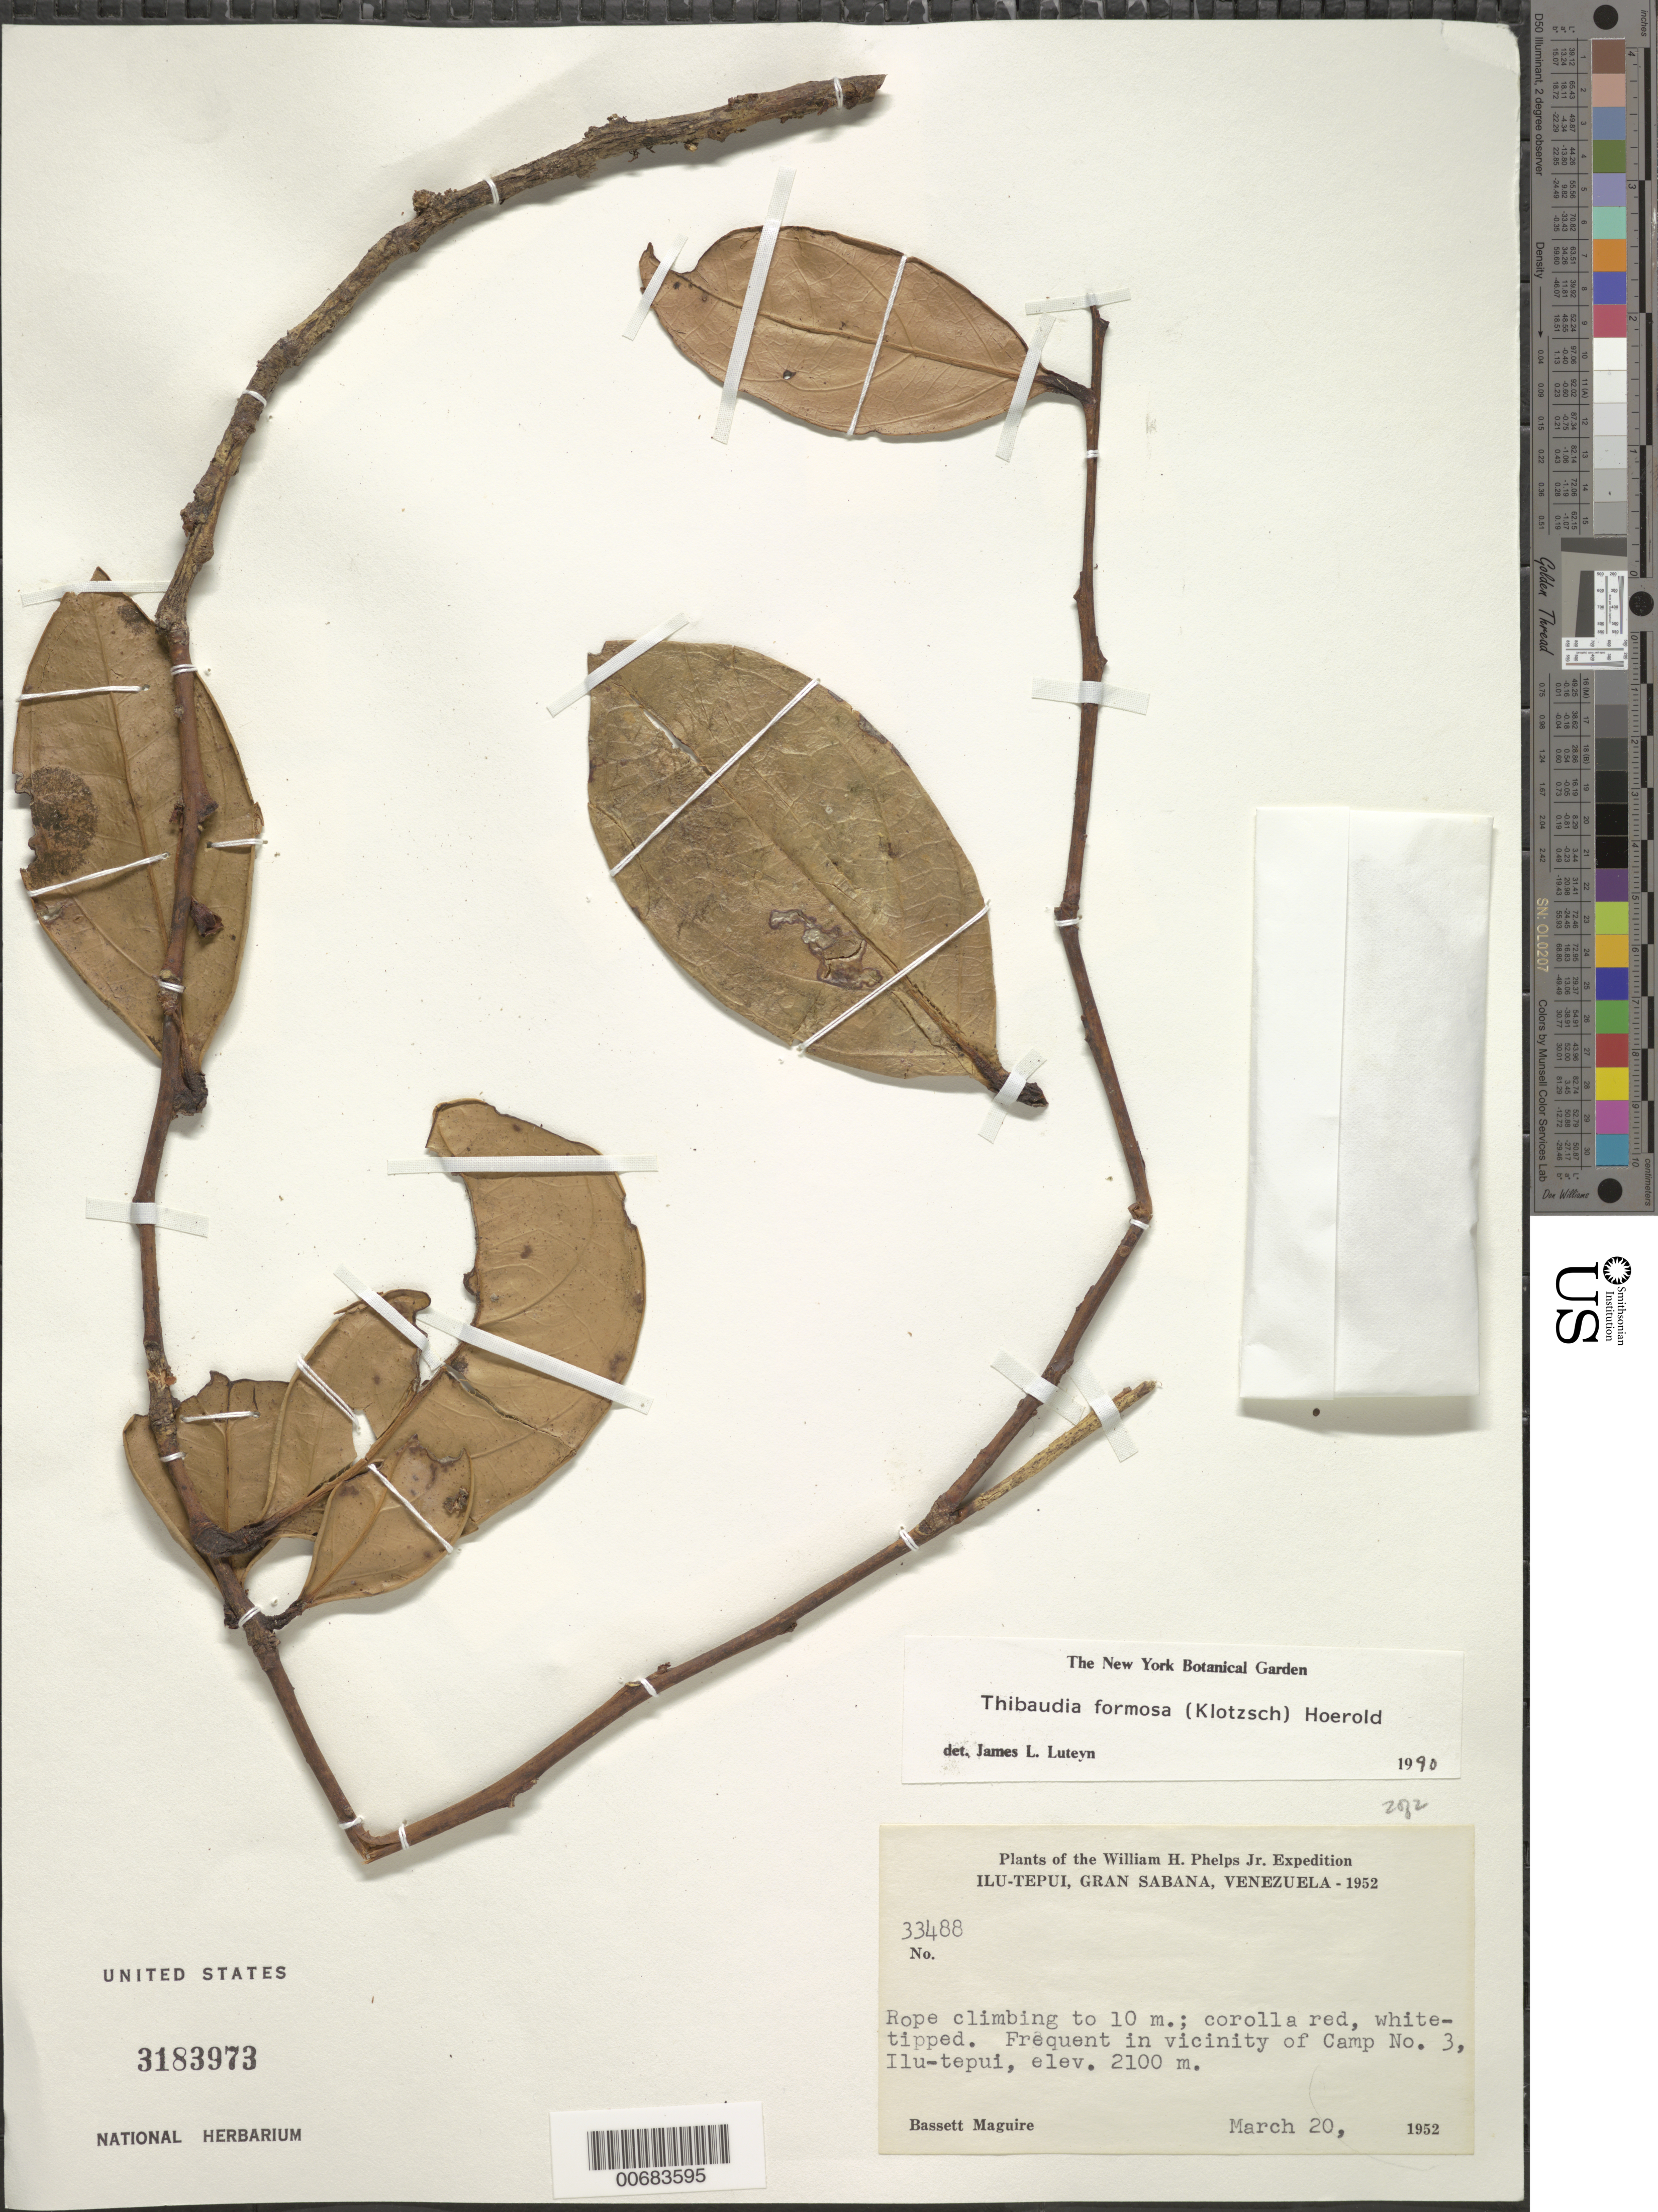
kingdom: Plantae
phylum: Tracheophyta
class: Magnoliopsida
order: Ericales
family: Ericaceae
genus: Thibaudia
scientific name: Thibaudia formosa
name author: (Klotzsch) Hoerold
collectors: B. Maguire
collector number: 33488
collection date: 1952-03-20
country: Venezuela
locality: Ilu-Tepui, Gran Sabana, frequent in vicinity of Camp No. 3, Ilu-tepui.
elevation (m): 2100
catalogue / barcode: US 3183973